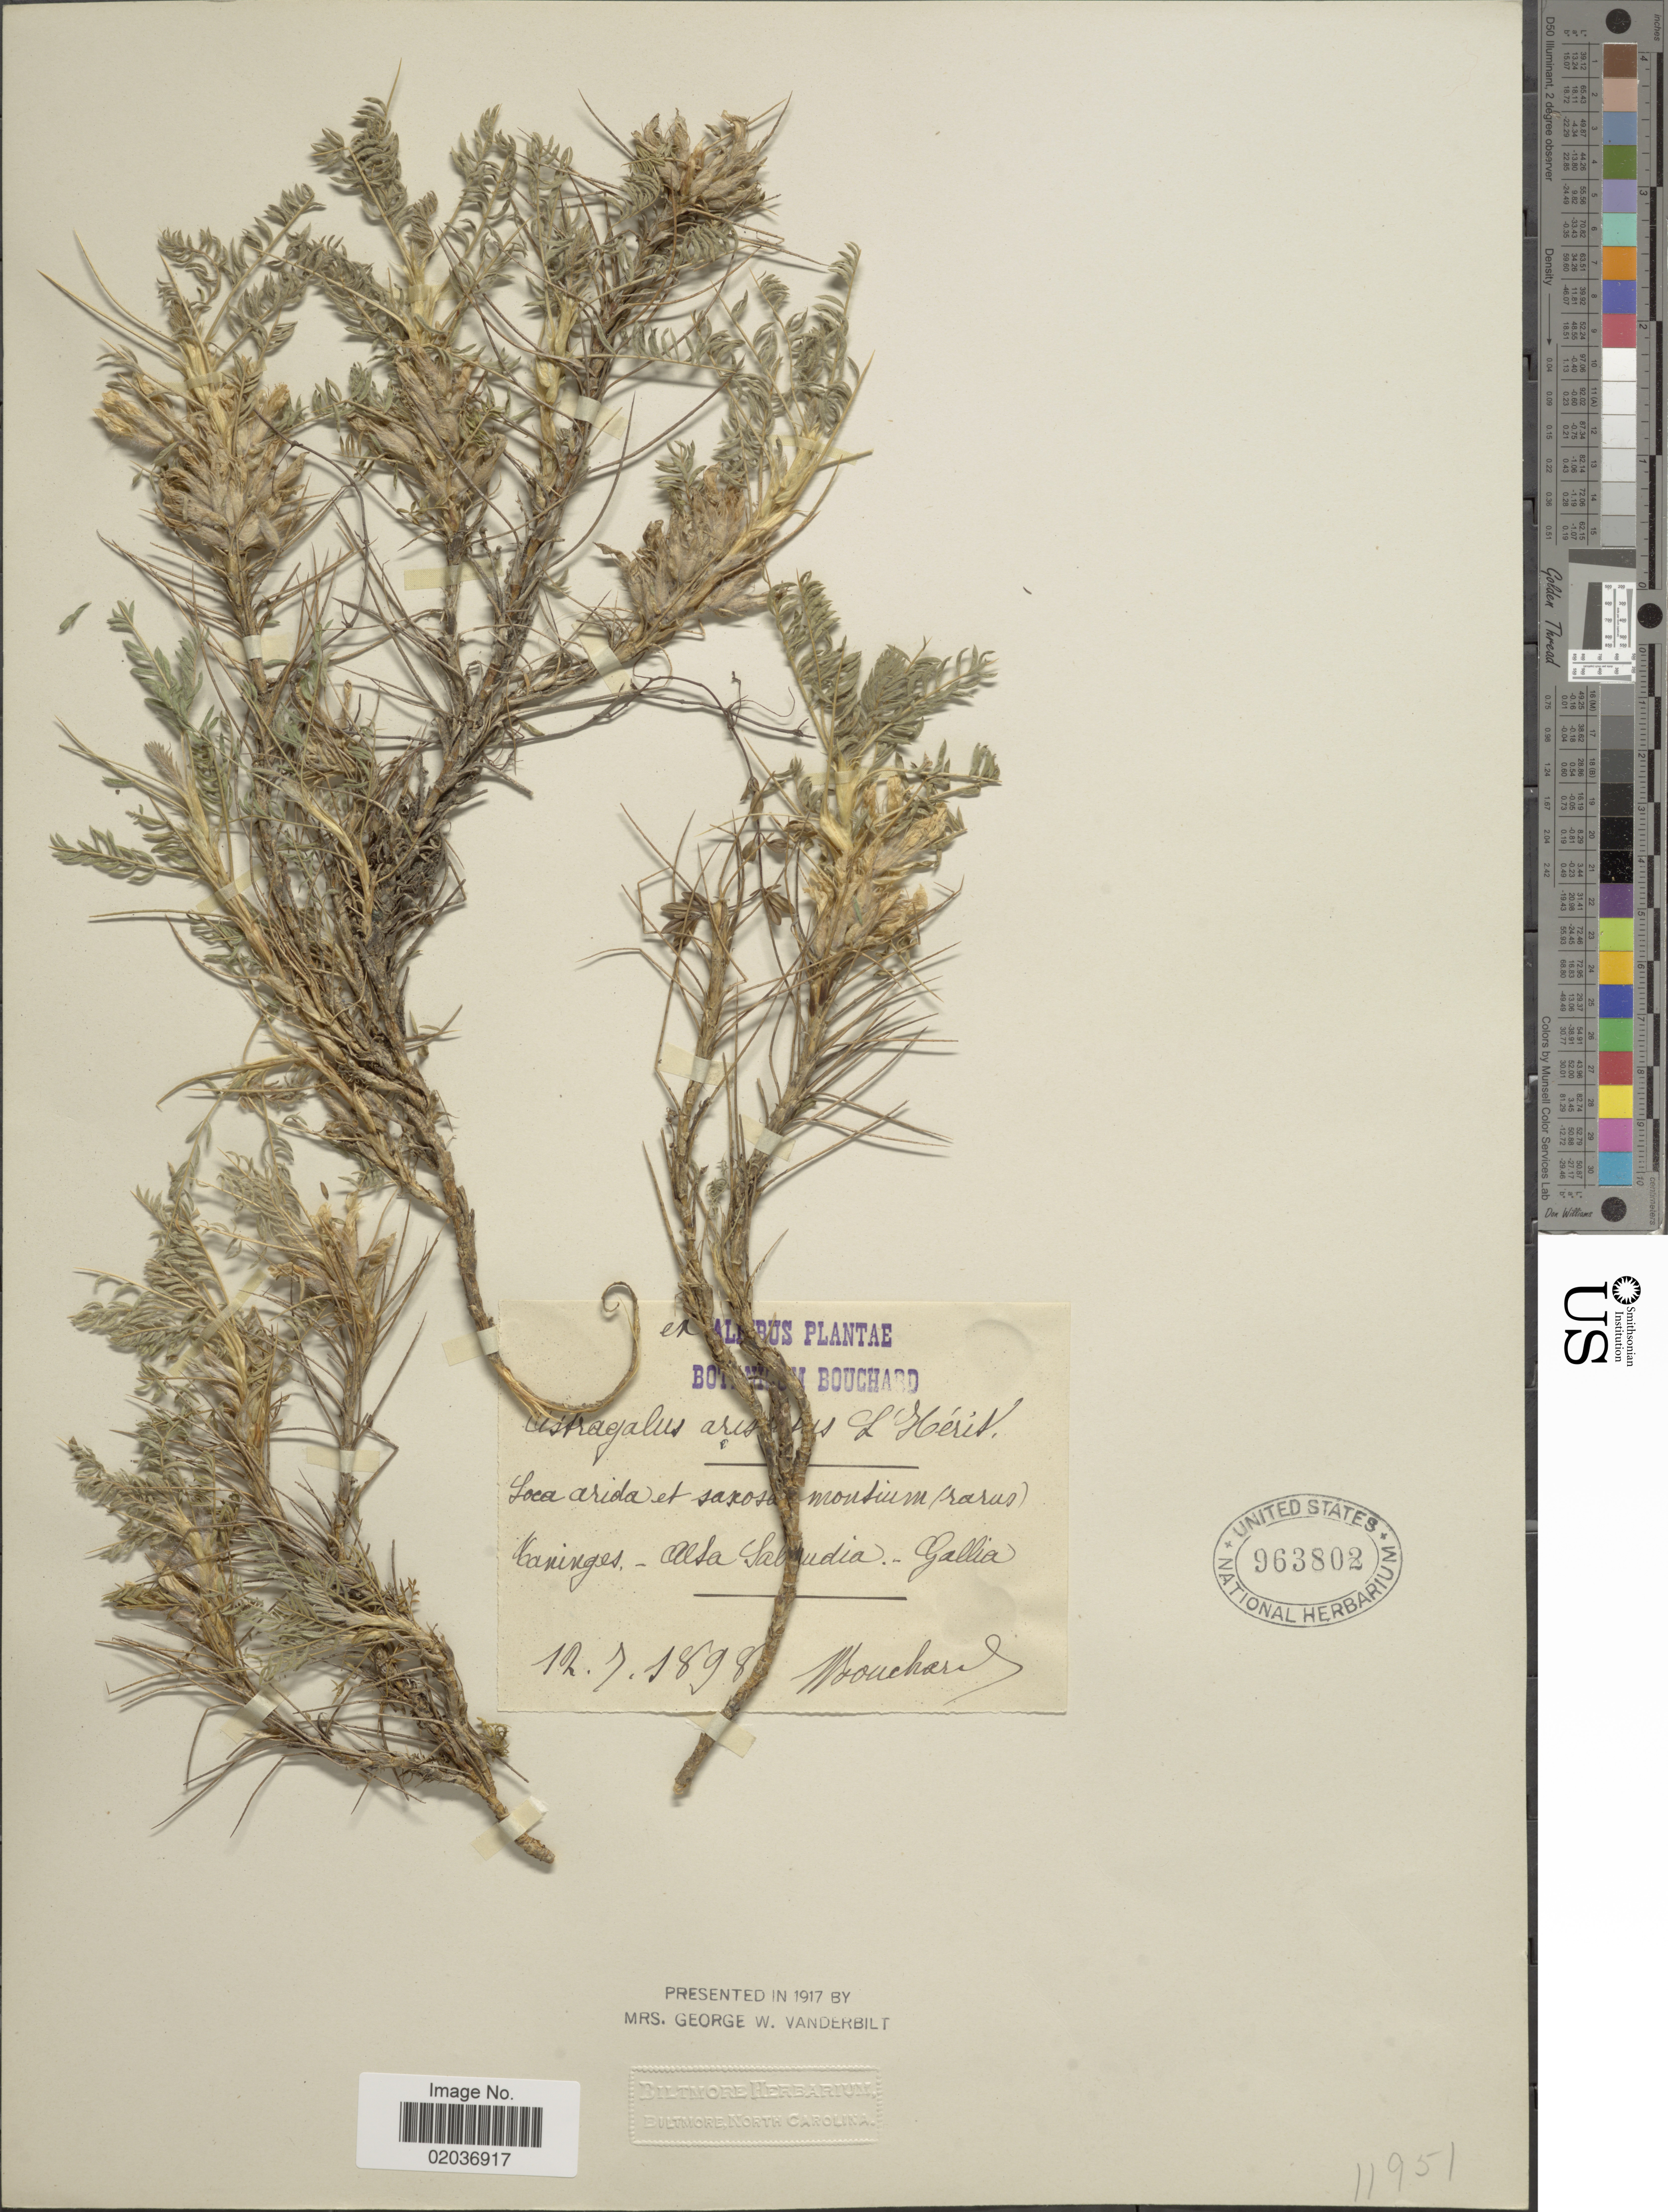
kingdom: Plantae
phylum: Tracheophyta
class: Magnoliopsida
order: Fabales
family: Fabaceae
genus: Astragalus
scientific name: Astragalus aristatus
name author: L'Hér.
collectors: -. Bouchard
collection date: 1898-07-12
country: France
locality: Caninges [interpreted] - Alta Sal [illegible text]udia. Gallia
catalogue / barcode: US 963802